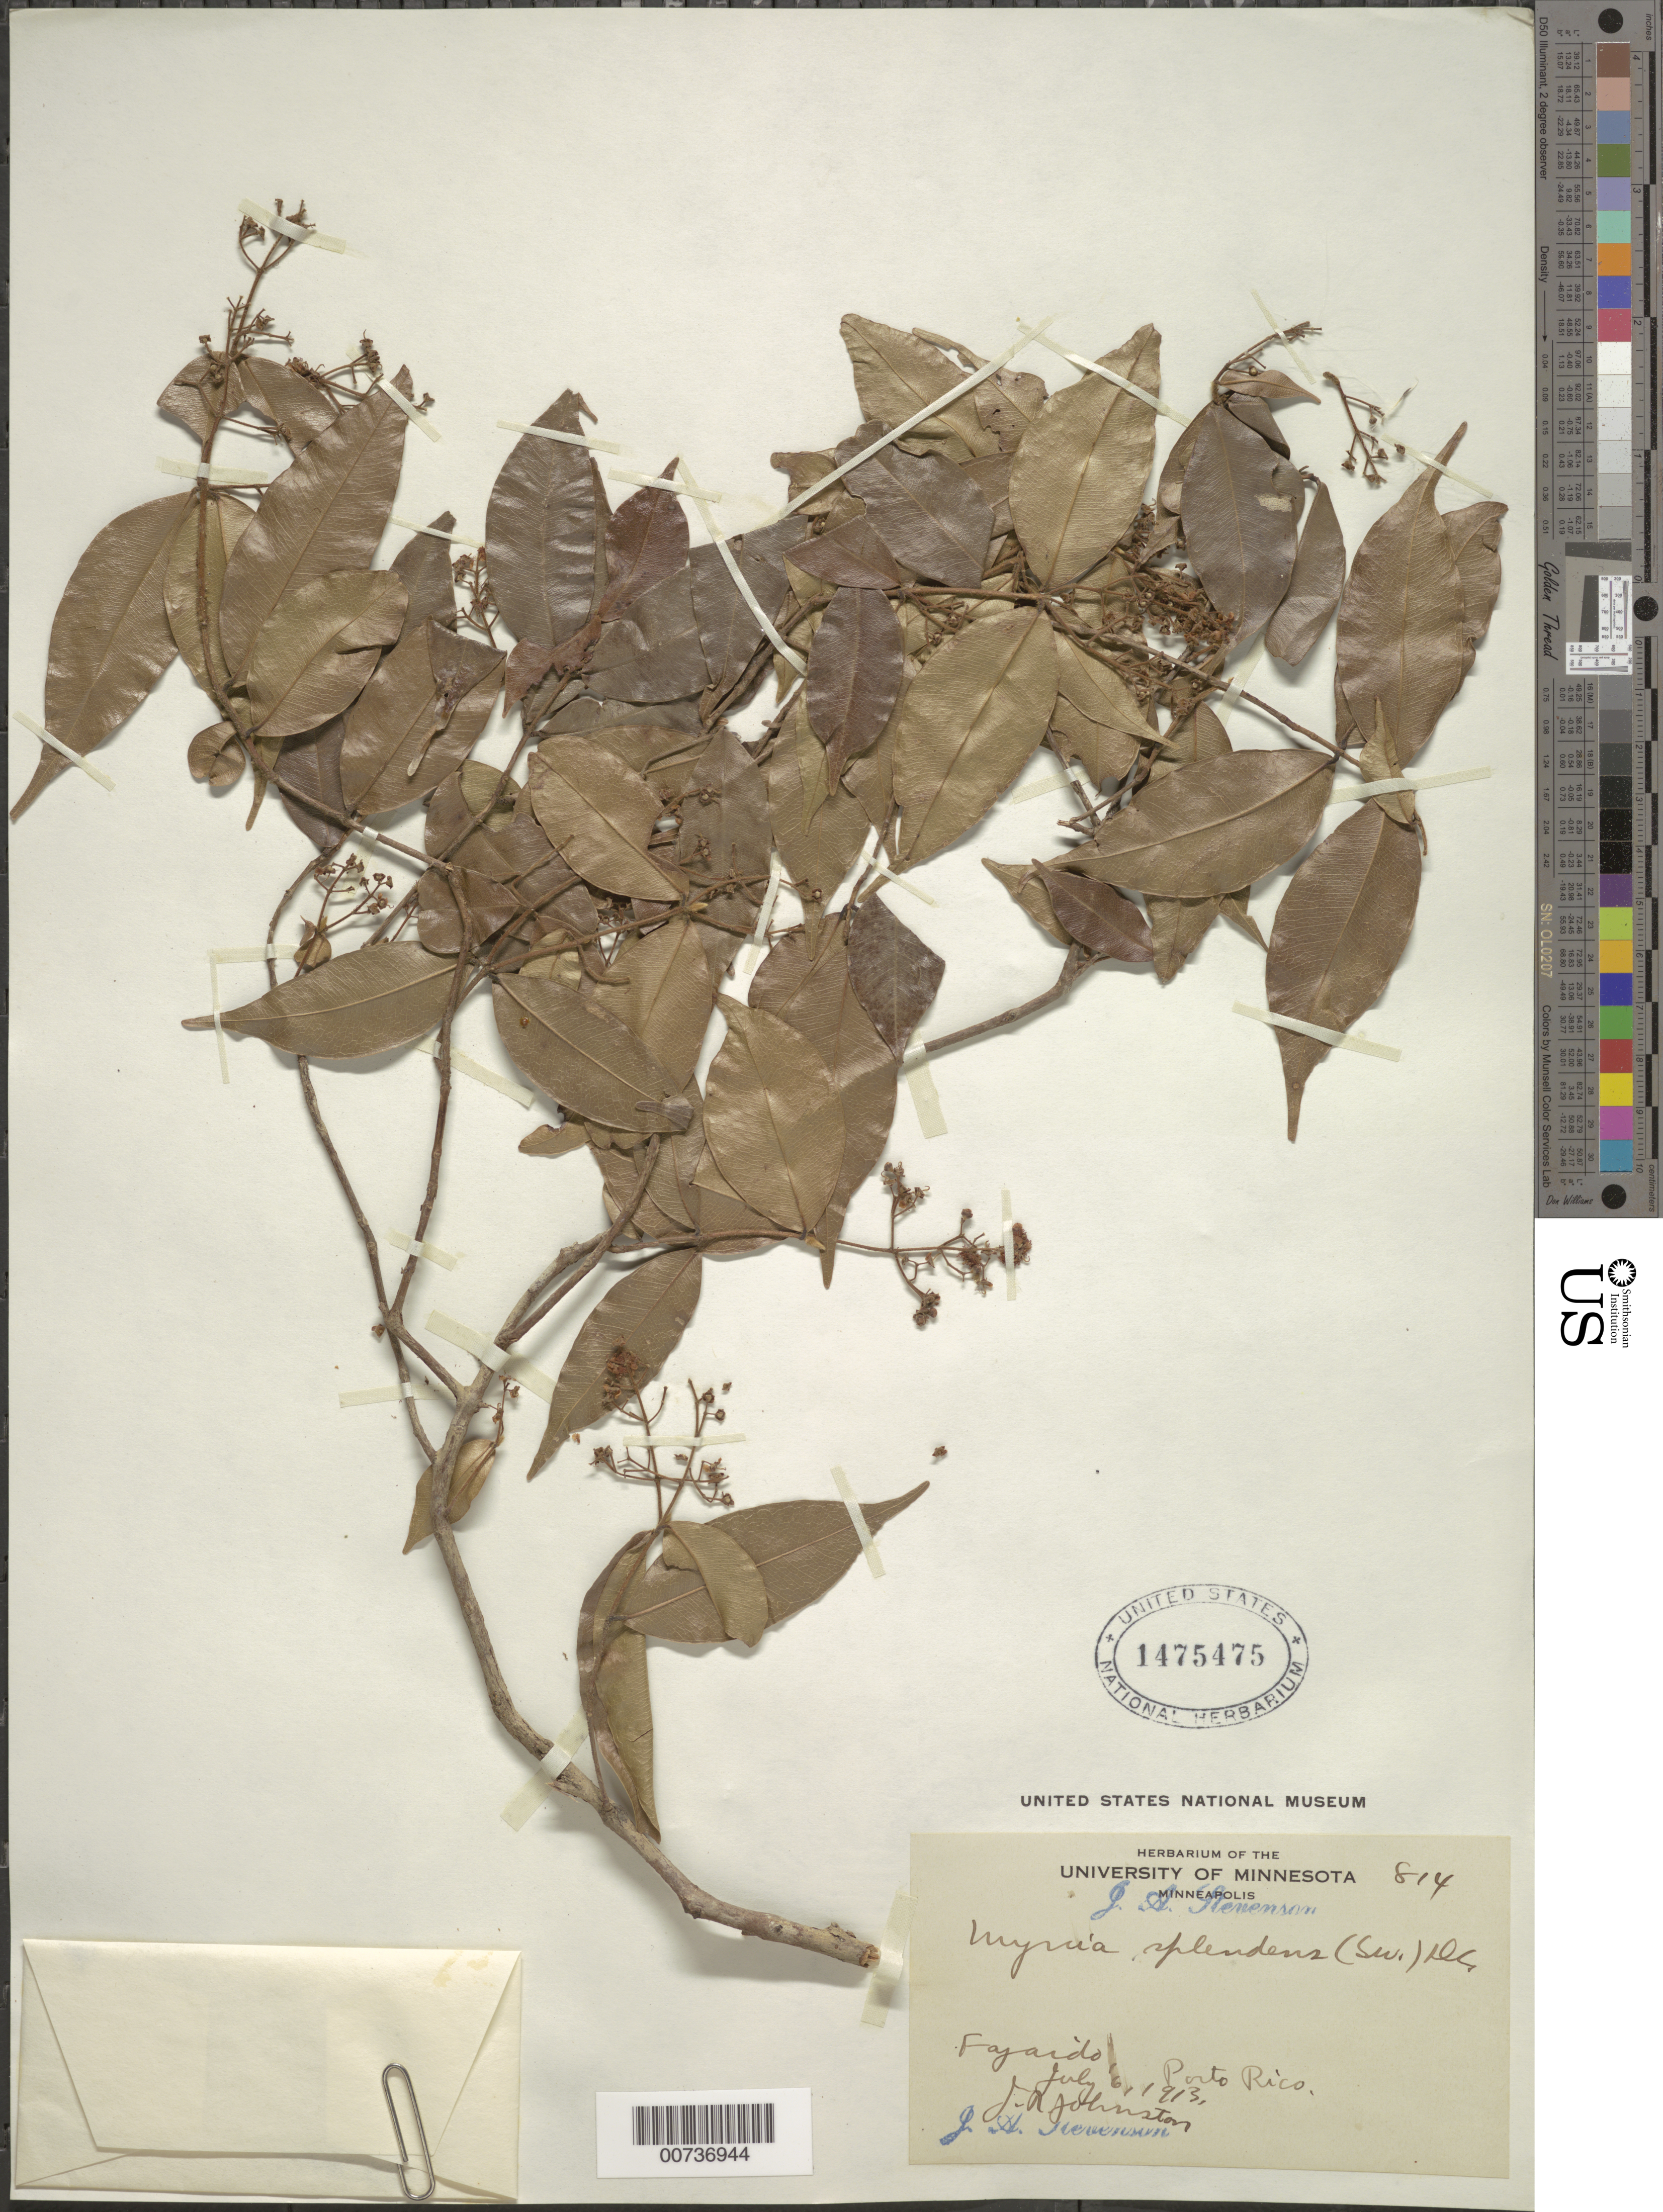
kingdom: Plantae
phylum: Tracheophyta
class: Magnoliopsida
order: Myrtales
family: Myrtaceae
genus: Myrcia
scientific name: Myrcia splendens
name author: (Sw.) DC.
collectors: J. Johnston & J. A. Stevenson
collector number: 814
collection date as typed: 06 Jul 1913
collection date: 1913-07-06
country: Puerto Rico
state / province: Fajardo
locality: Fajardo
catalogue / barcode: US 1475475